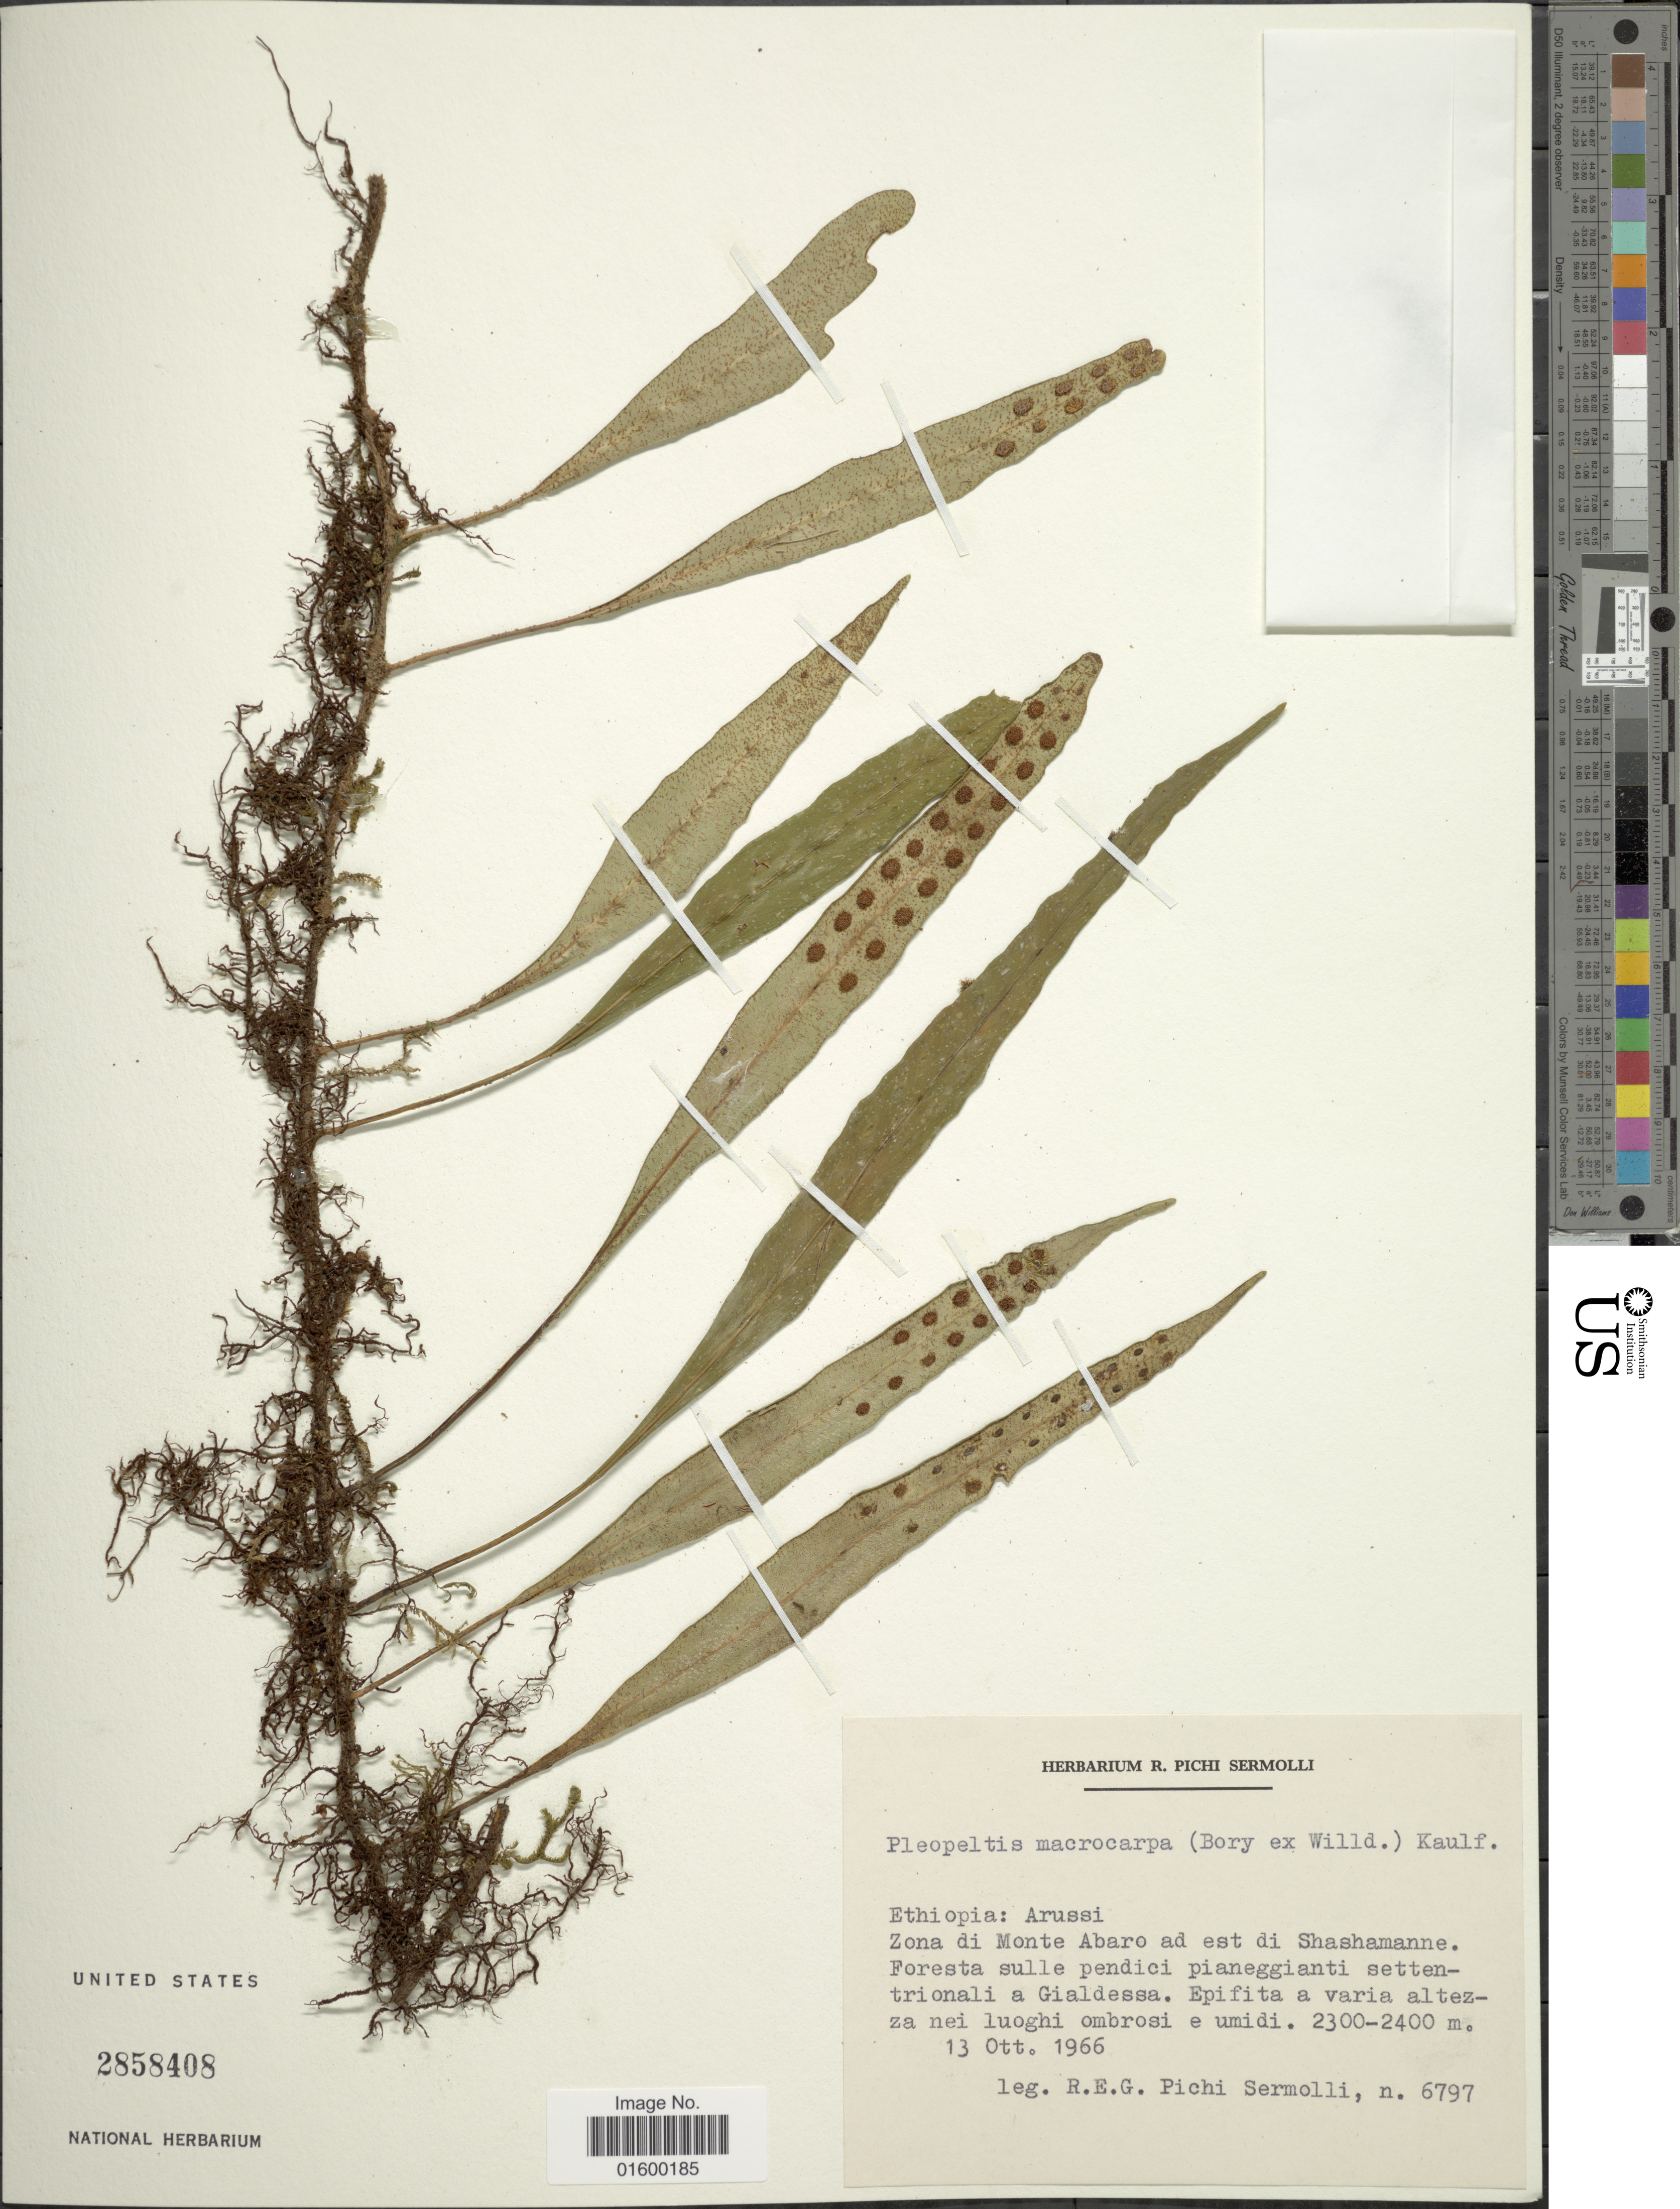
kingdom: Plantae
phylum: Tracheophyta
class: Polypodiopsida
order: Polypodiales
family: Polypodiaceae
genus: Pleopeltis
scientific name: Pleopeltis macrocarpa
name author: (Bory ex Willd.) Kaulf.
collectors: R. E. Pichi-Sermolli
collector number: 6797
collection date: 1966-10-13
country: Ethiopia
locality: Ethiopia, Arussi, Zona di Monte Abaro ad est di Shashamanne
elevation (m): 2300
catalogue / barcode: US 2858408